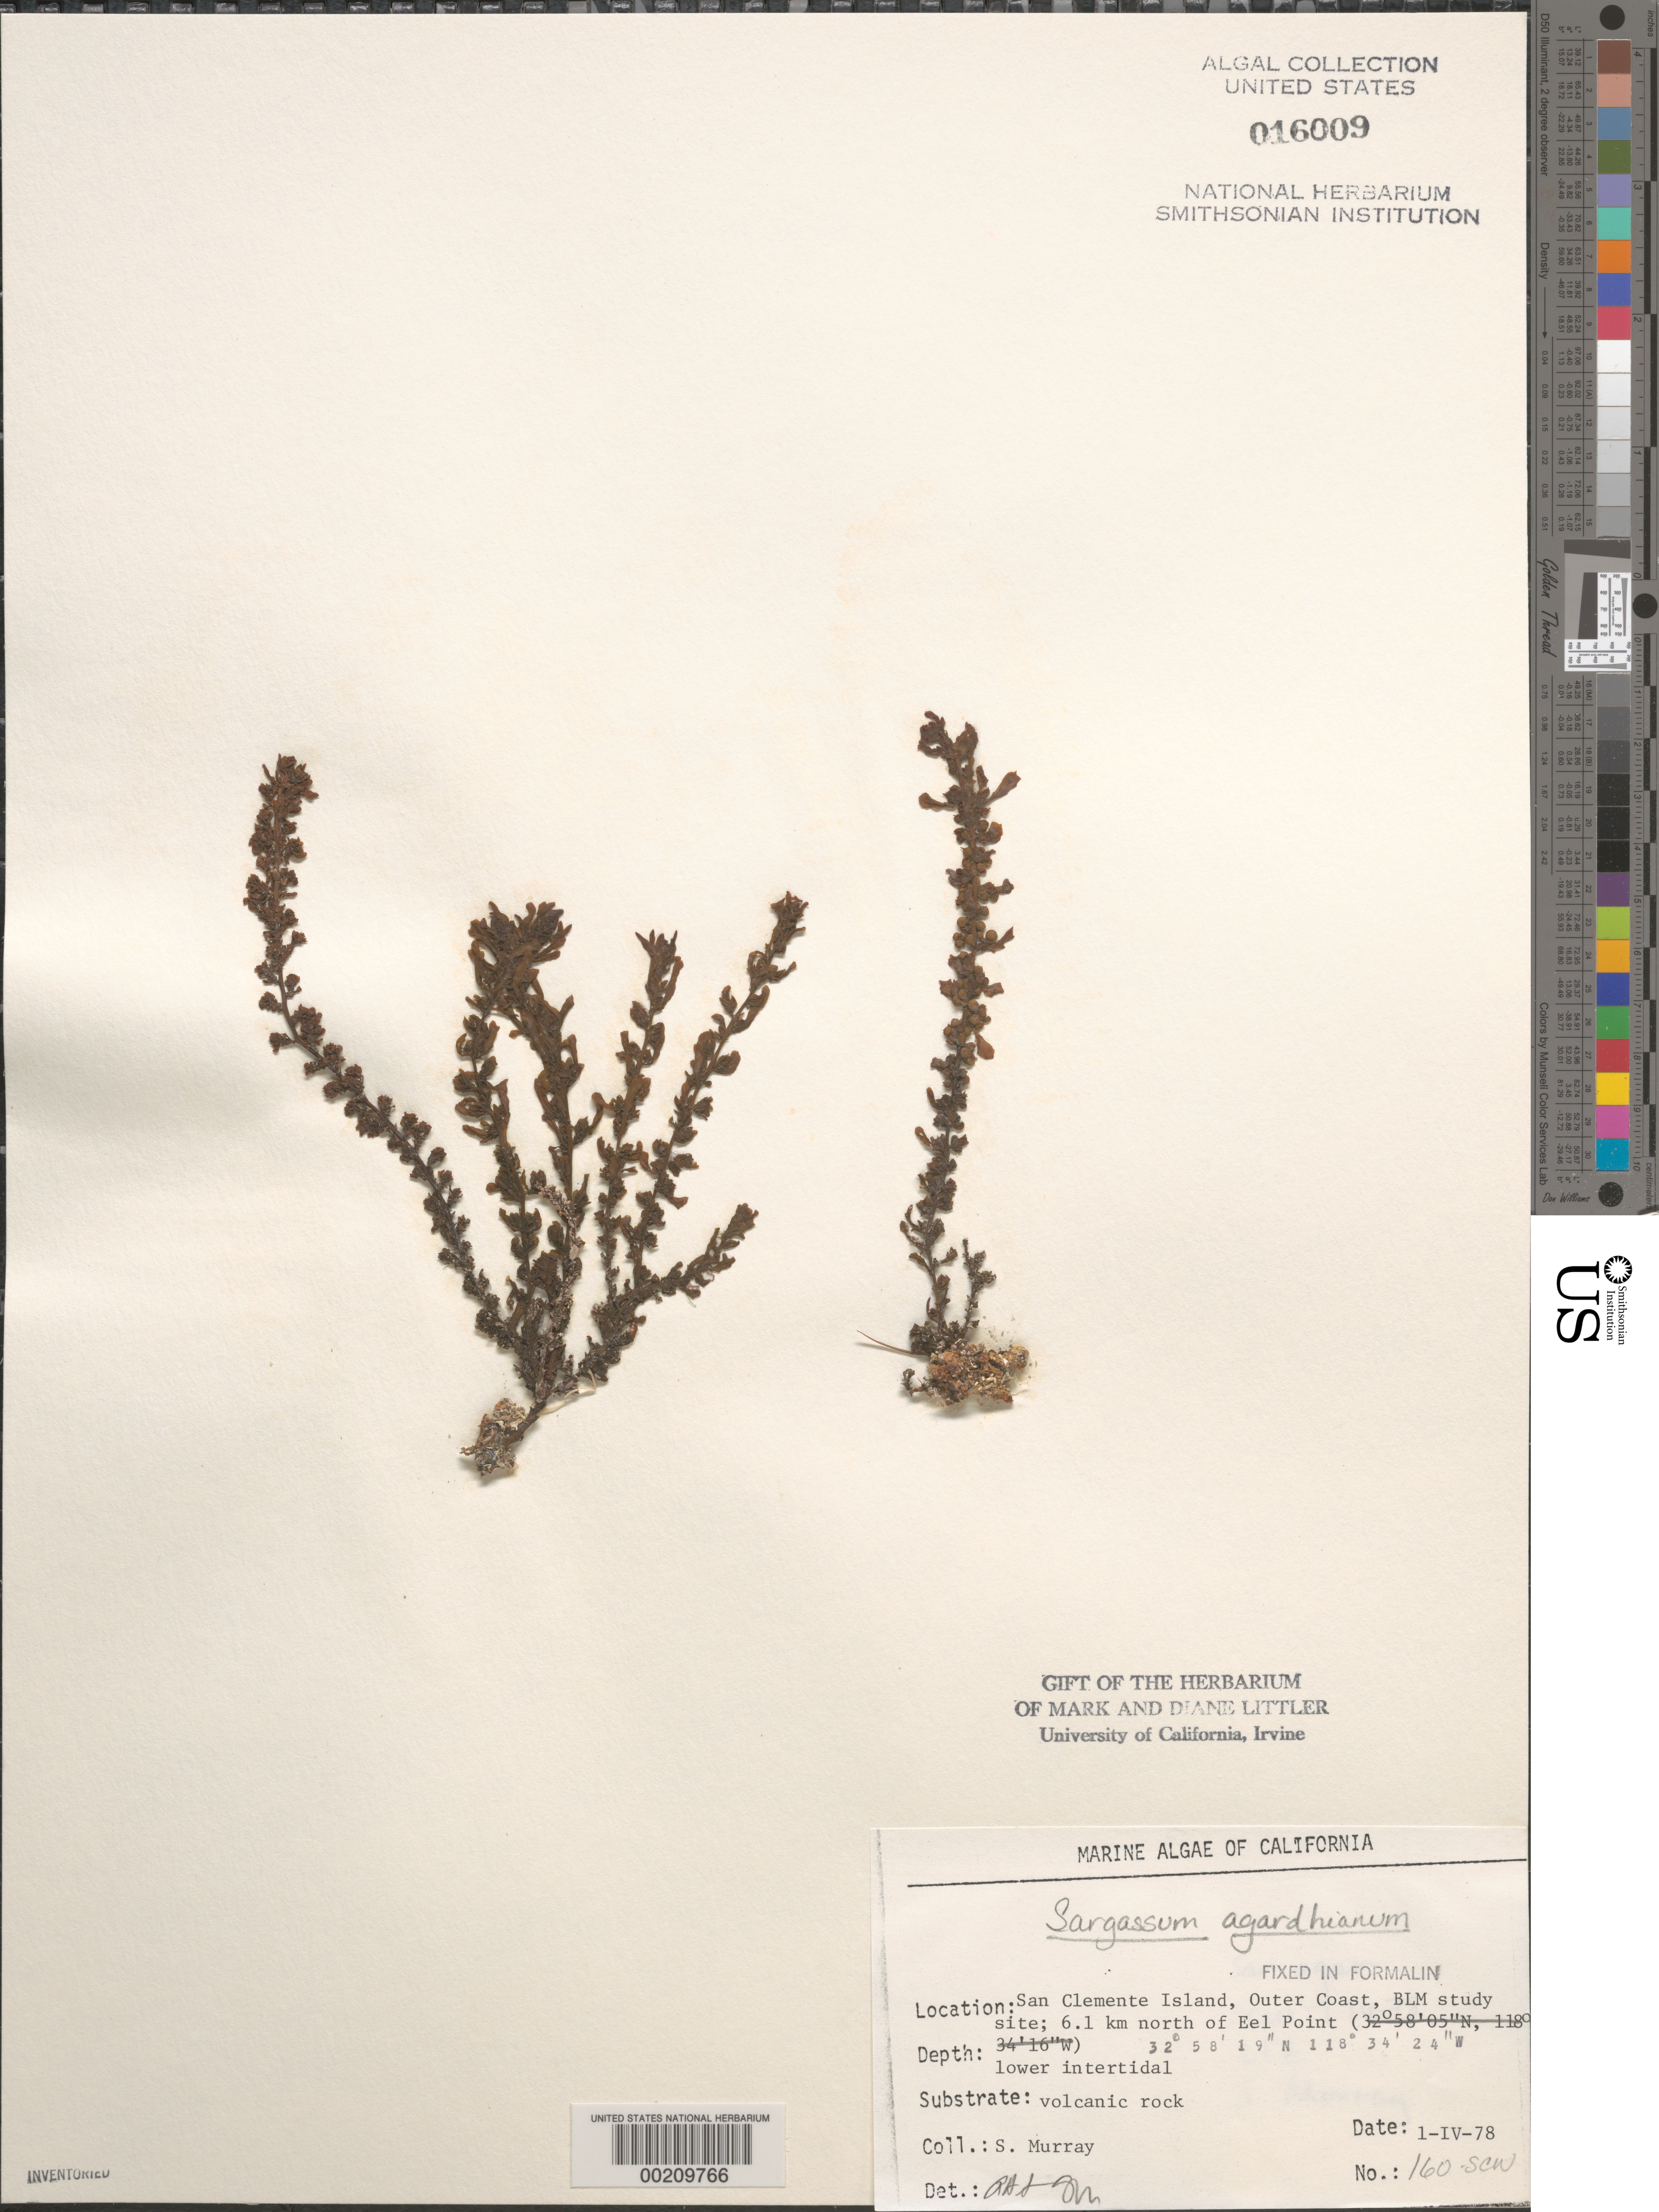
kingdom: Chromista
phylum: Ochrophyta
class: Phaeophyceae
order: Fucales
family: Sargassaceae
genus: Sargassum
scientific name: Sargassum agardhianum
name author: Farl. in J. Agardh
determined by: Sims, Robert H.; Murray, S. N.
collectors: S. N. Murray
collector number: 160-scw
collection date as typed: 01 Apr 1978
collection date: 1978-04-01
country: United States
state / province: California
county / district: Los Angeles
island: San Clemente Island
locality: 6.1 km north of Eel Point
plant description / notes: BLM-SOCALBIGHT Rocky Intertidal Survey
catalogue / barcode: US 16009